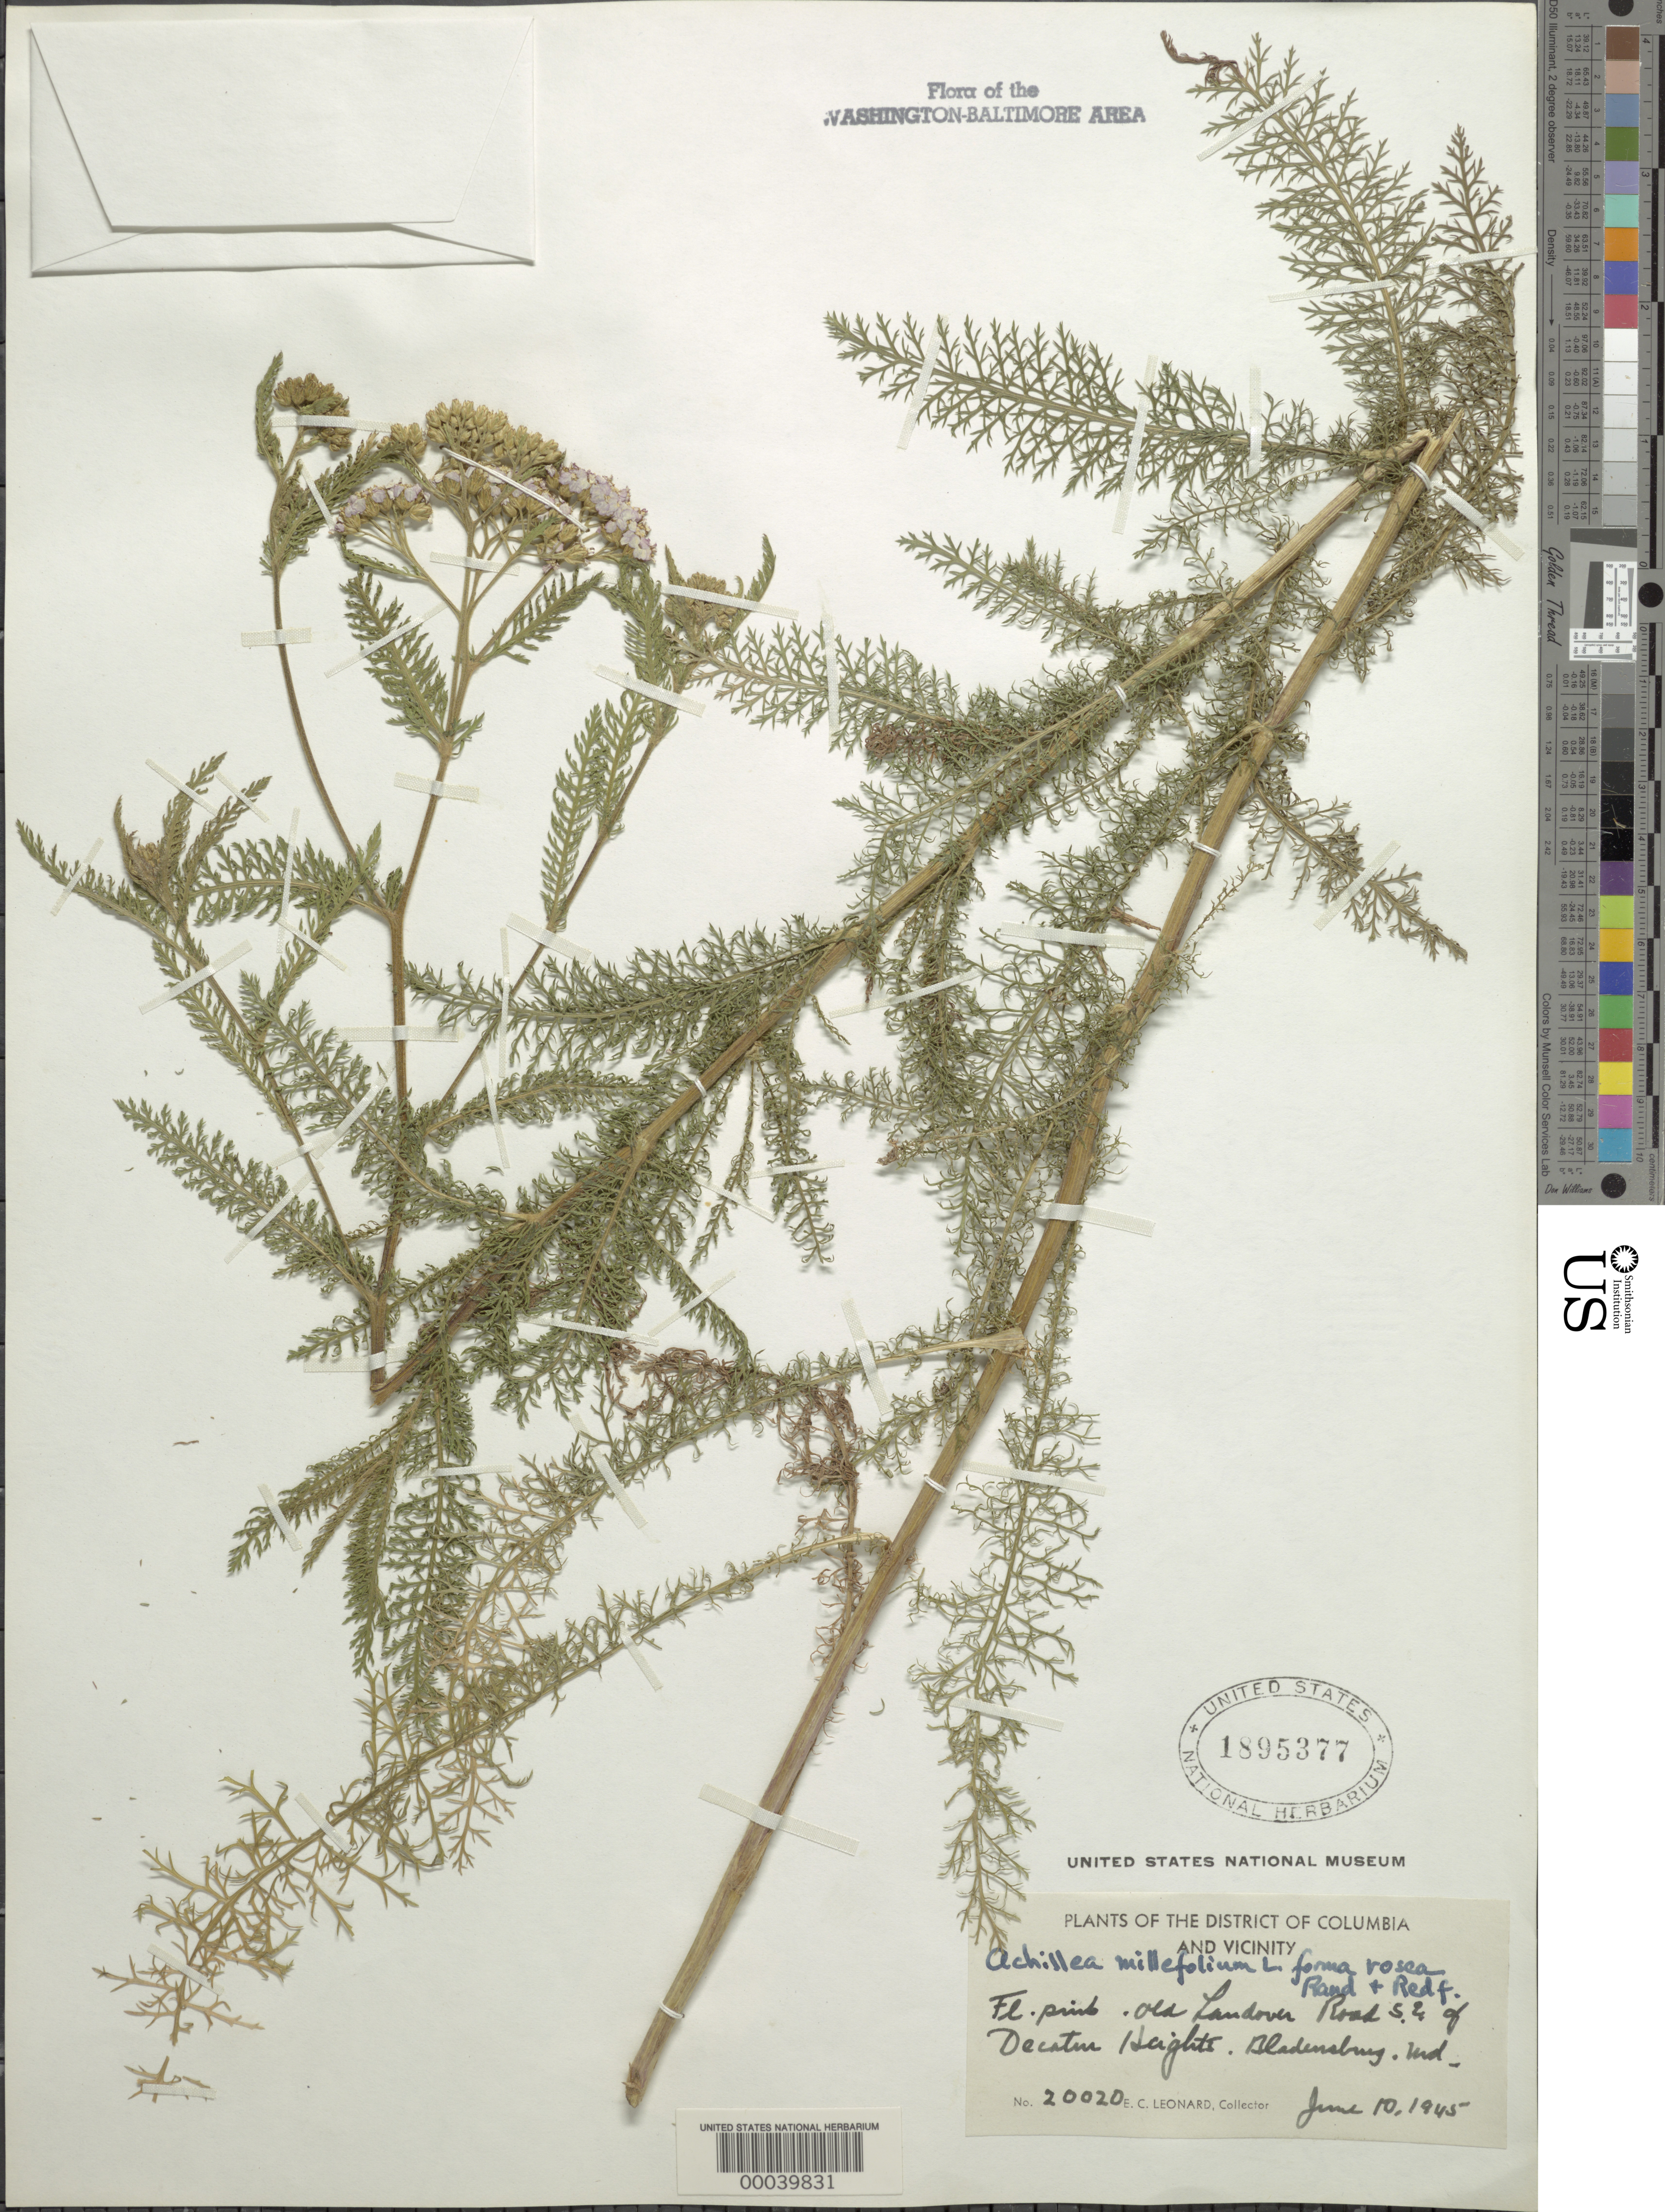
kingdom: Plantae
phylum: Tracheophyta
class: Magnoliopsida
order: Asterales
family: Asteraceae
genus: Achillea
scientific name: Achillea millefolium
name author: L.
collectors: E. C. Leonard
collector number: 20020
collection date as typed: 10 Jun 1945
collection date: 1945-06-10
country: United States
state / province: Maryland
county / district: Prince George's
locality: SE of Decatur Heights Bladensburg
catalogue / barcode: US 1895377